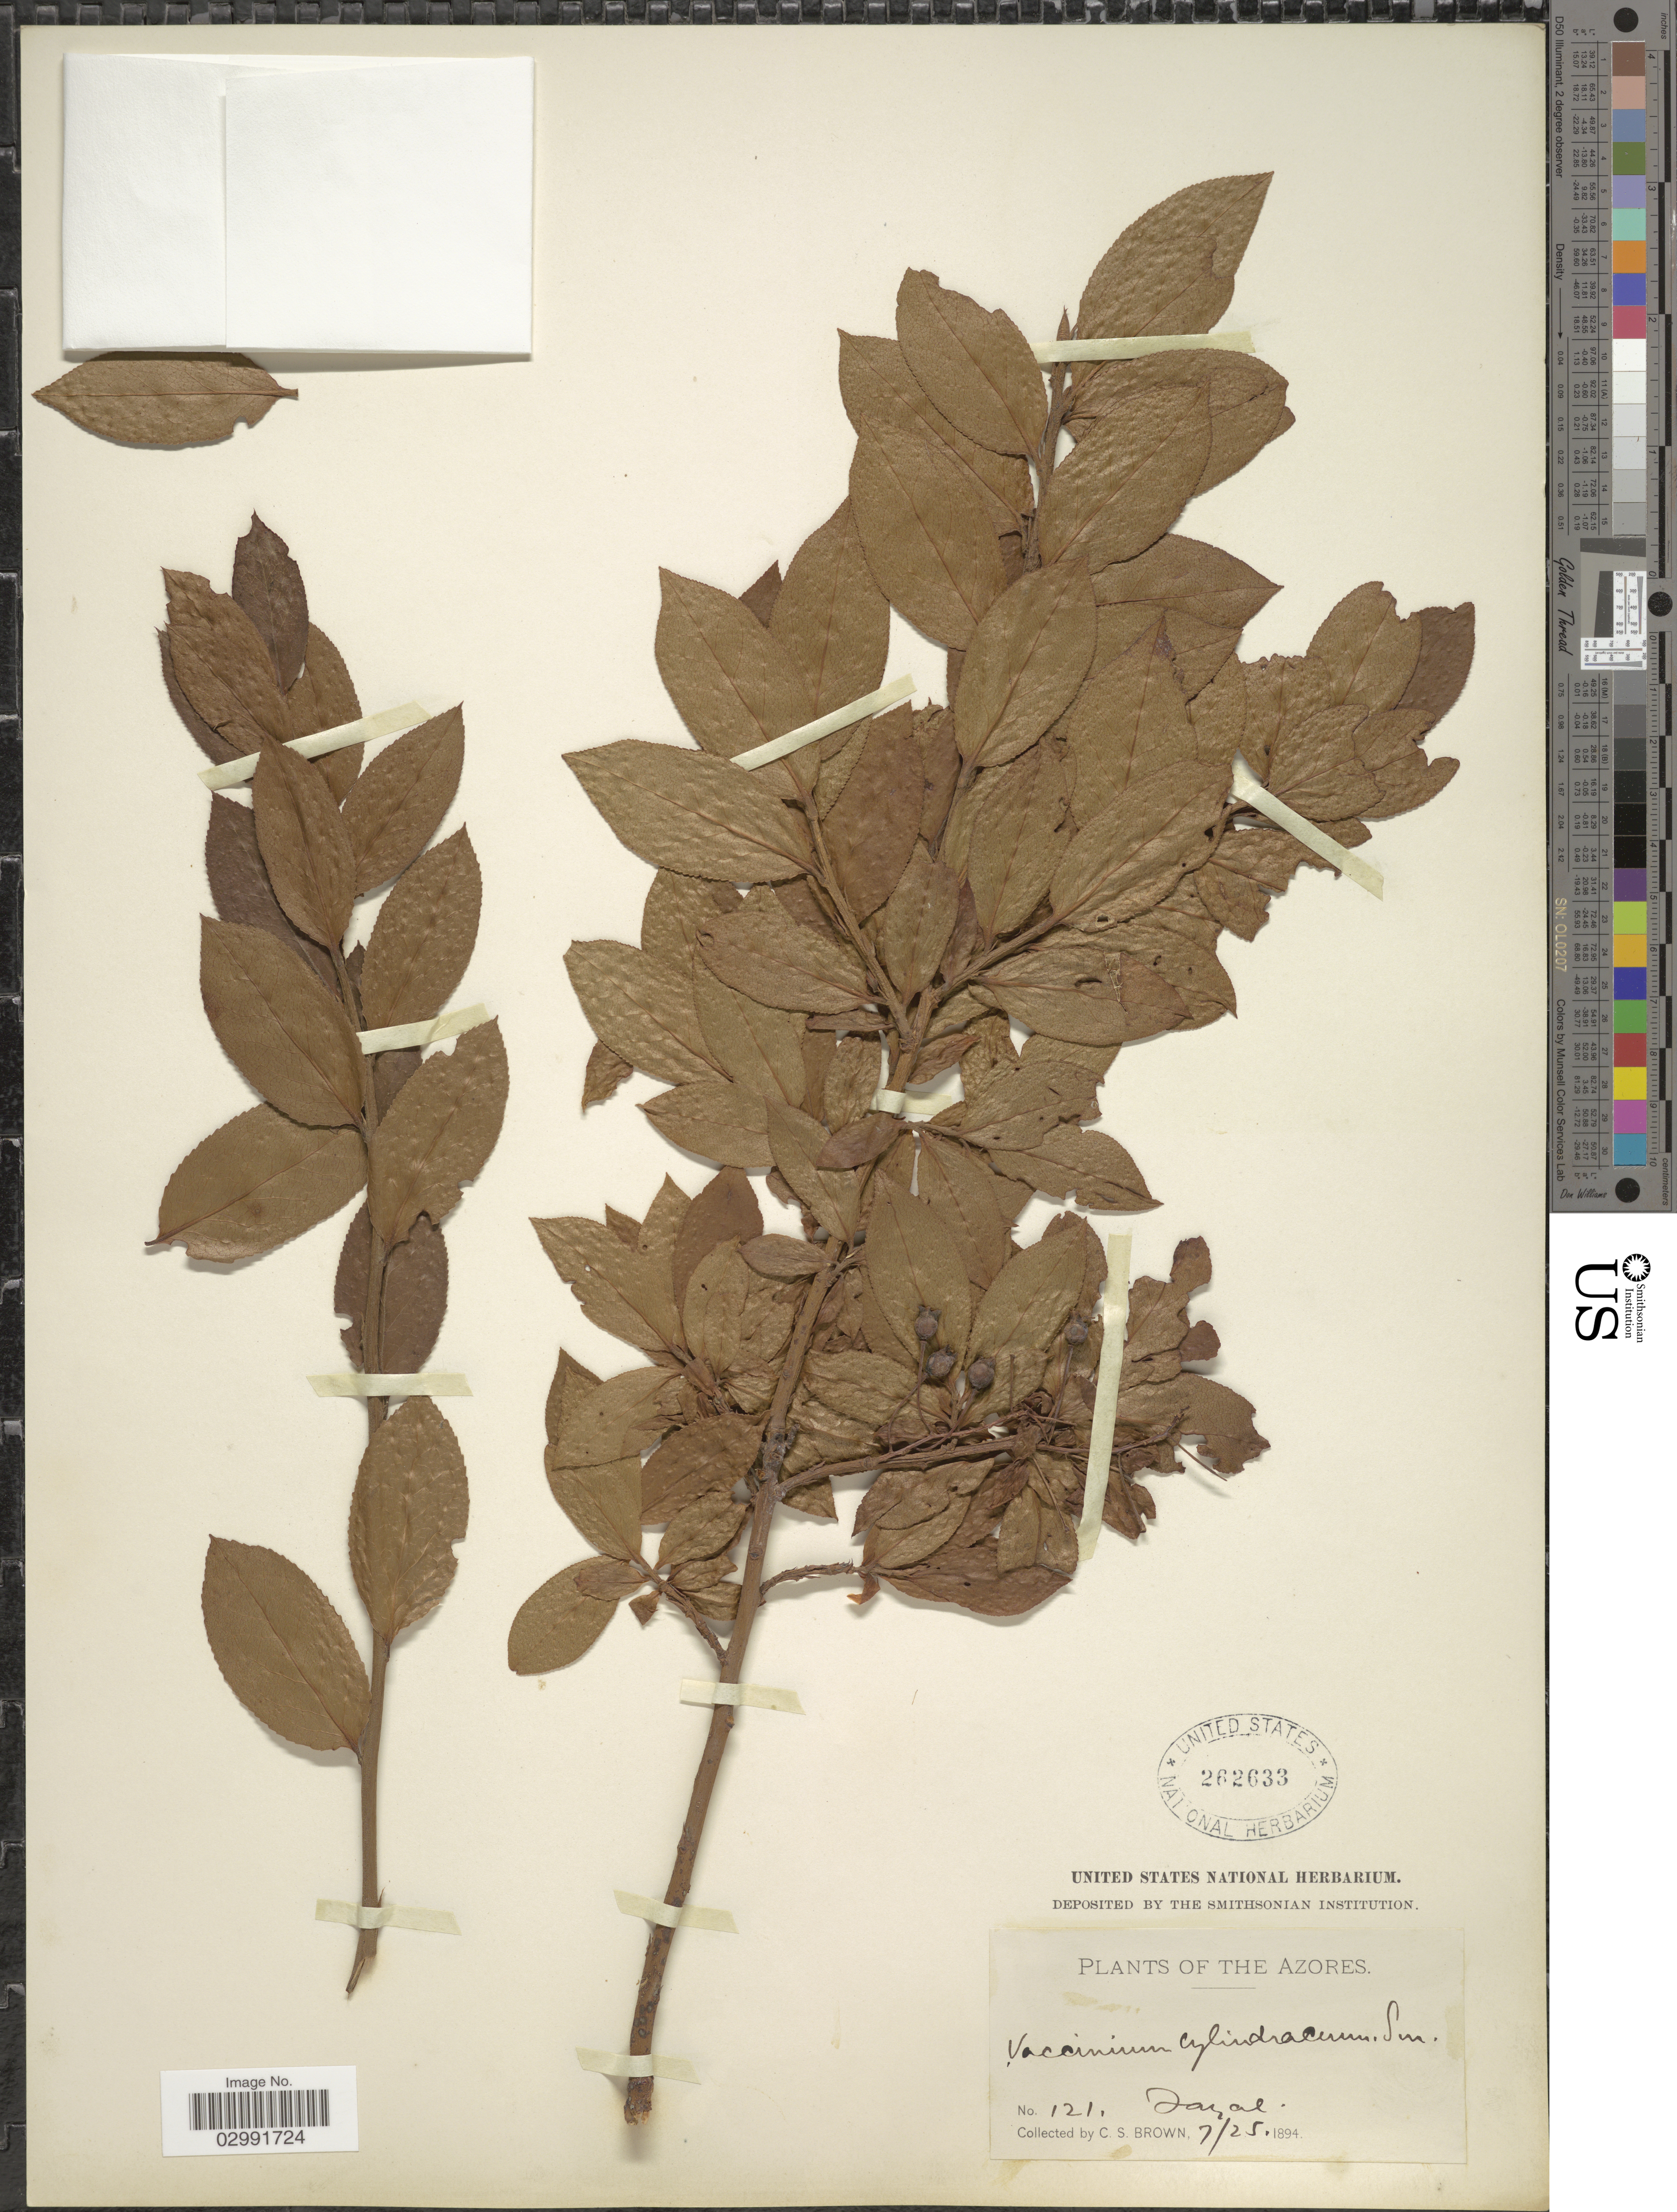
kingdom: Plantae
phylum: Tracheophyta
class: Magnoliopsida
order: Ericales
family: Ericaceae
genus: Vaccinium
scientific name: Vaccinium cylindraceum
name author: Sm.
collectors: C. S. Brown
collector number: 121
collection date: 1894-07-25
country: Portugal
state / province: Azores (Aut. Reg.)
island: Faial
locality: Fayal.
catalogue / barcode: US 262633